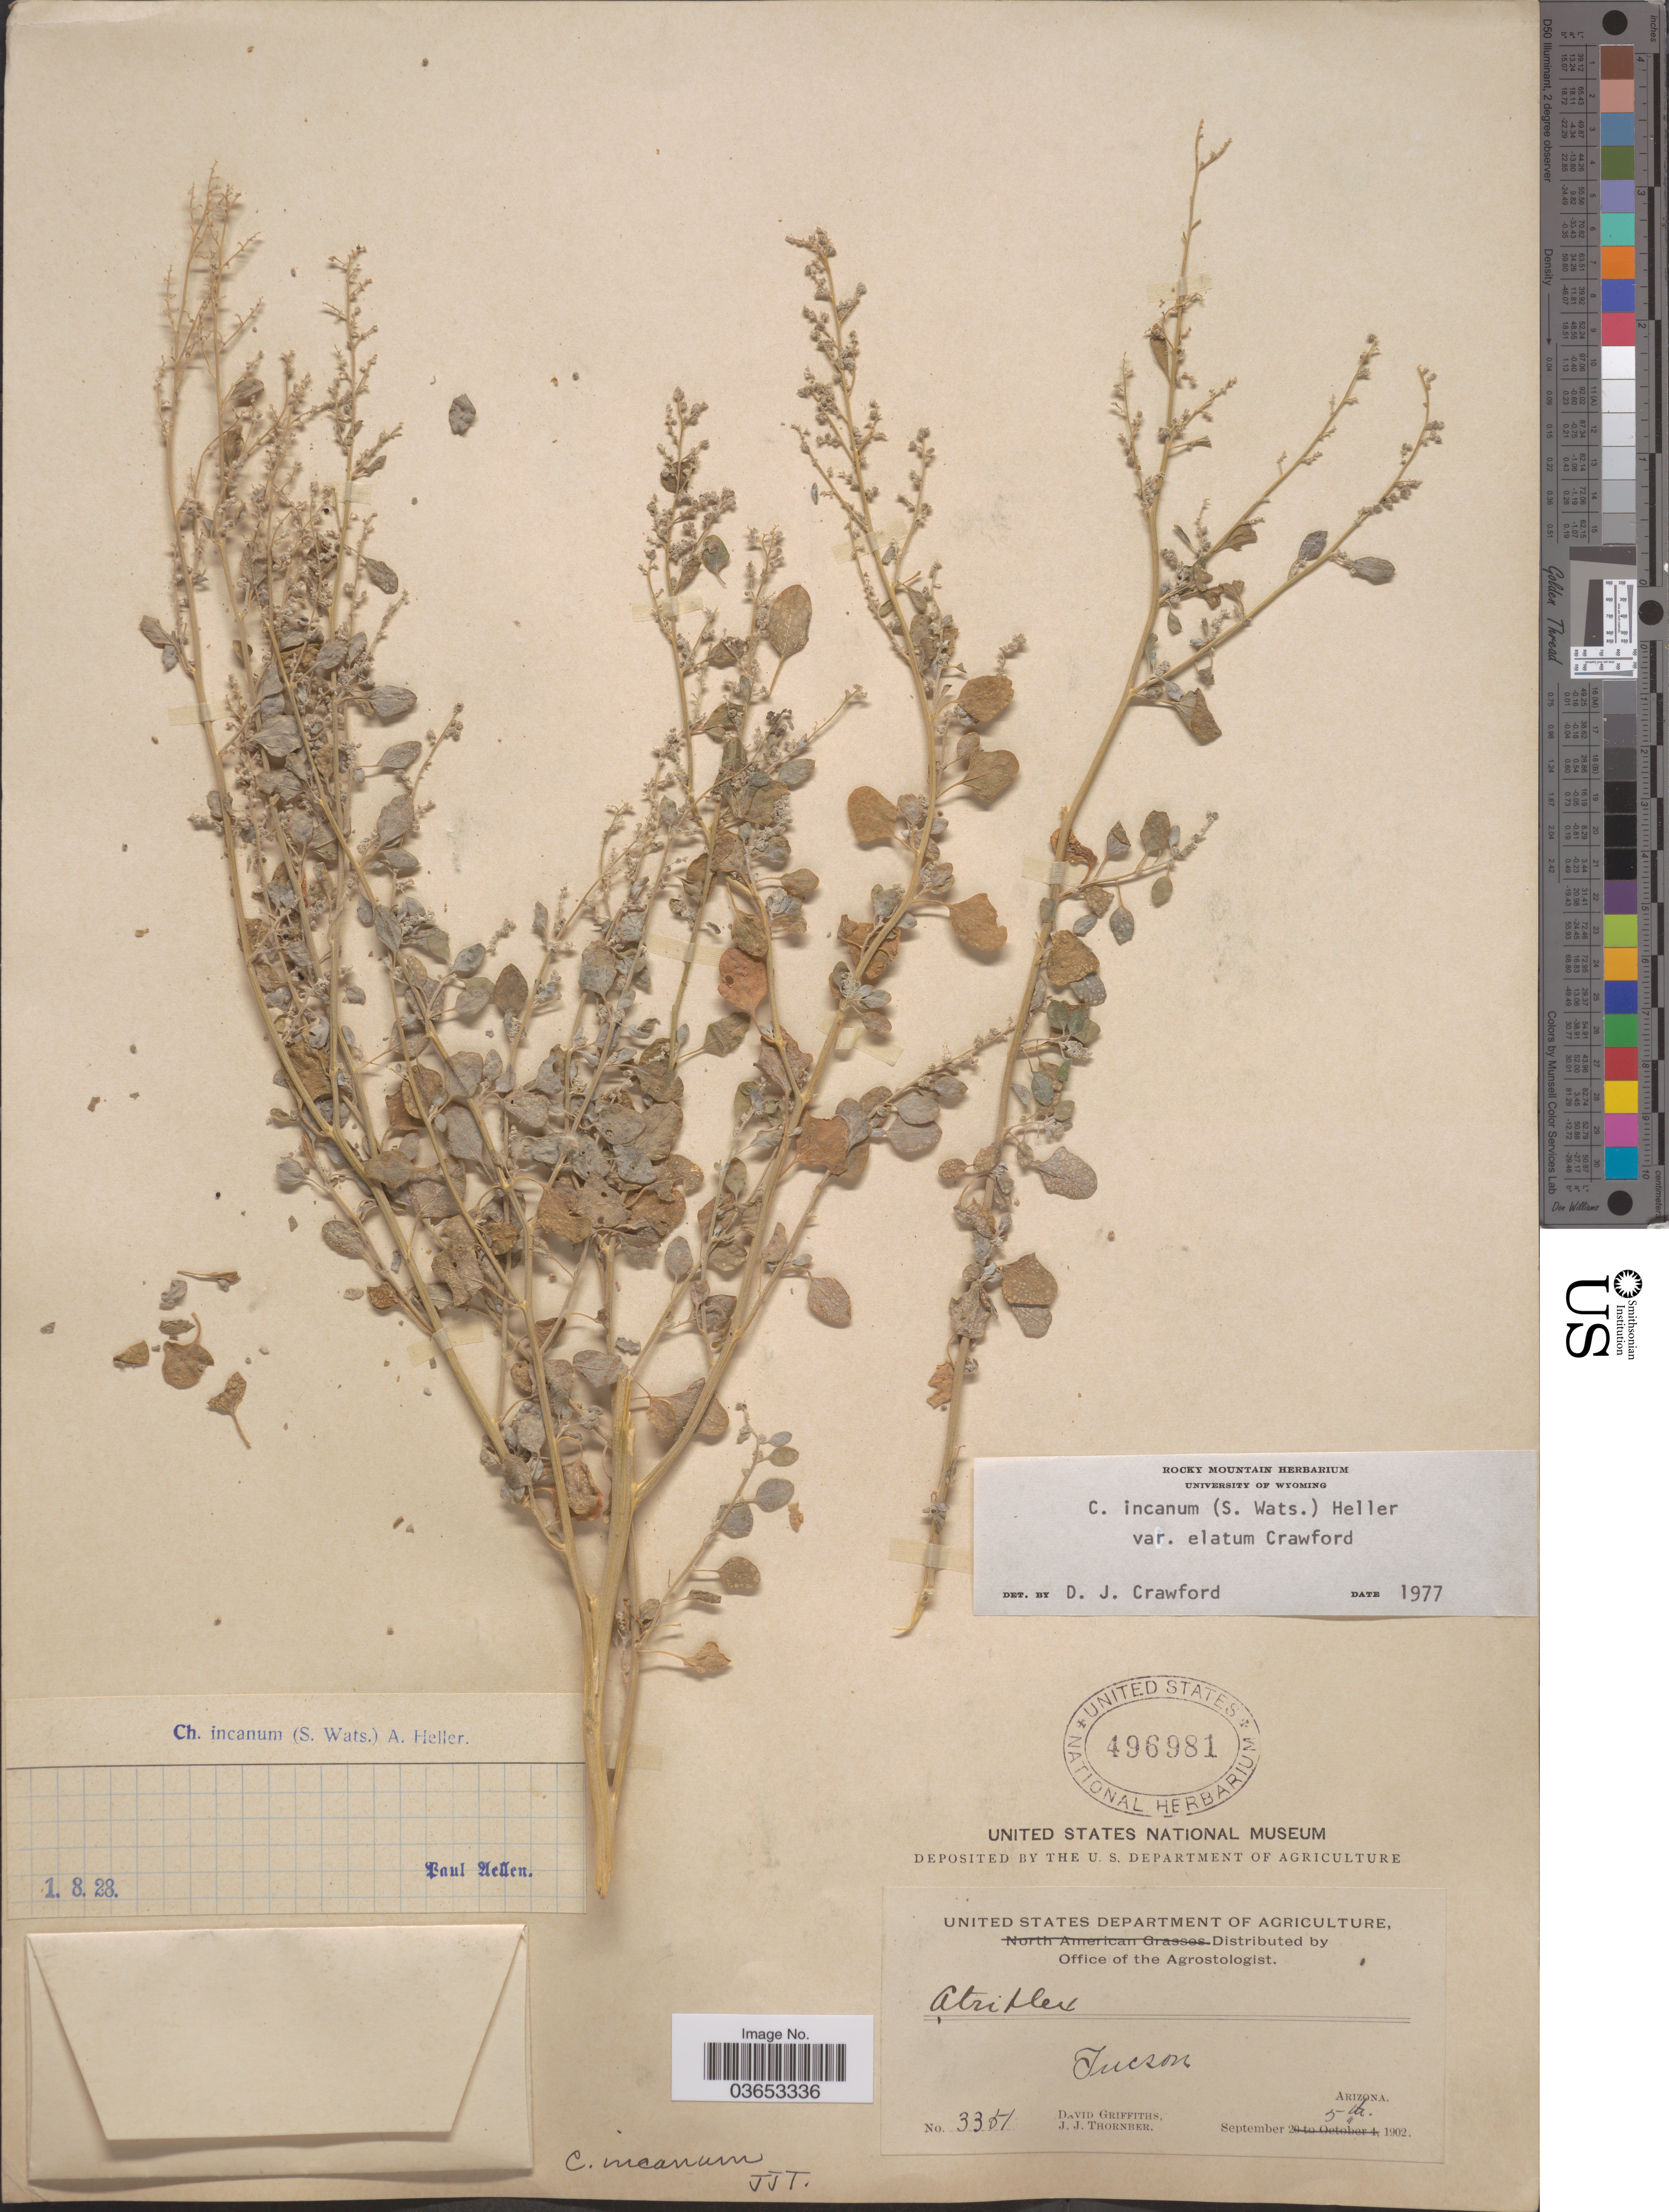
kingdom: Plantae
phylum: Tracheophyta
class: Magnoliopsida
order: Caryophyllales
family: Amaranthaceae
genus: Chenopodium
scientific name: Chenopodium incanum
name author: (S. Watson) A. Heller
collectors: D. Griffiths & J. Thornber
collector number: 3351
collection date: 1902-09-05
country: United States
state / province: Arizona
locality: Tucson.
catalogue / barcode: US 496981